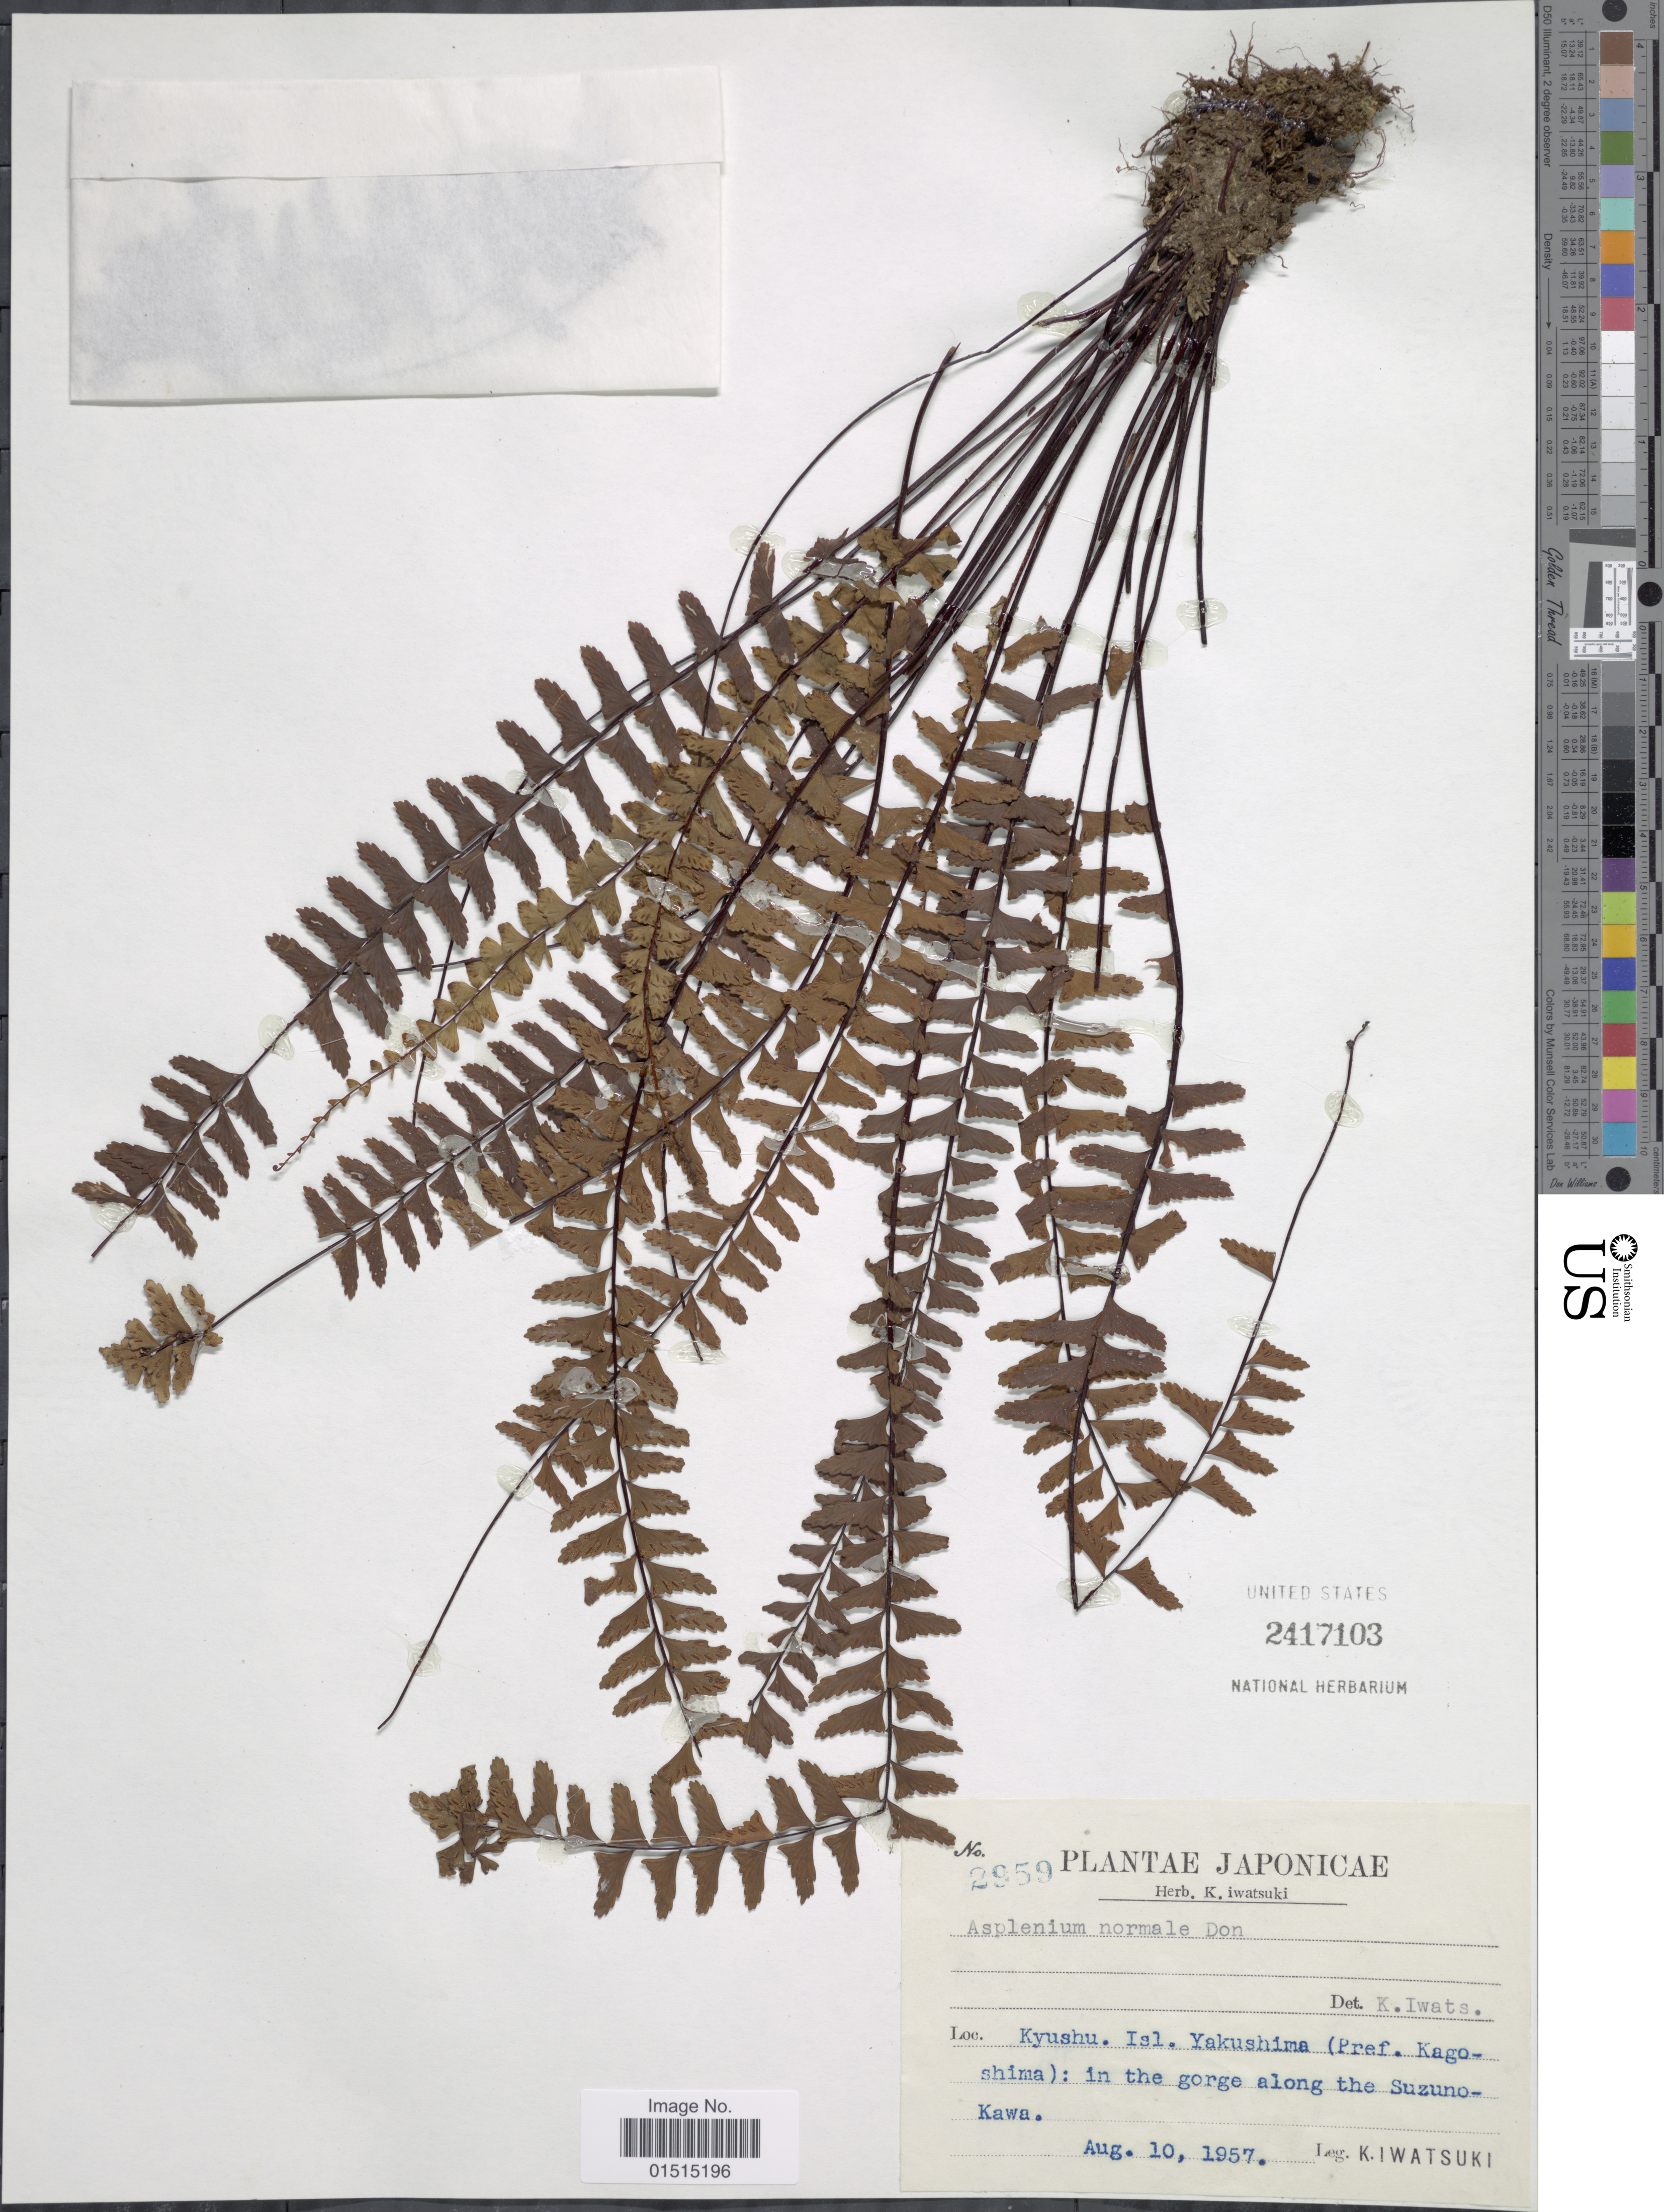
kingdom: Plantae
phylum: Tracheophyta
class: Polypodiopsida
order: Polypodiales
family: Aspleniaceae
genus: Asplenium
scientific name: Asplenium normale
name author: D. Don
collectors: K. Iwatsuki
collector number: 2959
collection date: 1957-08-10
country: Japan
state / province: Kagosima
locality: Kyushu. Isl. Yakushima: in the gorge along the SuzunoKawa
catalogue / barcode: US 2417103